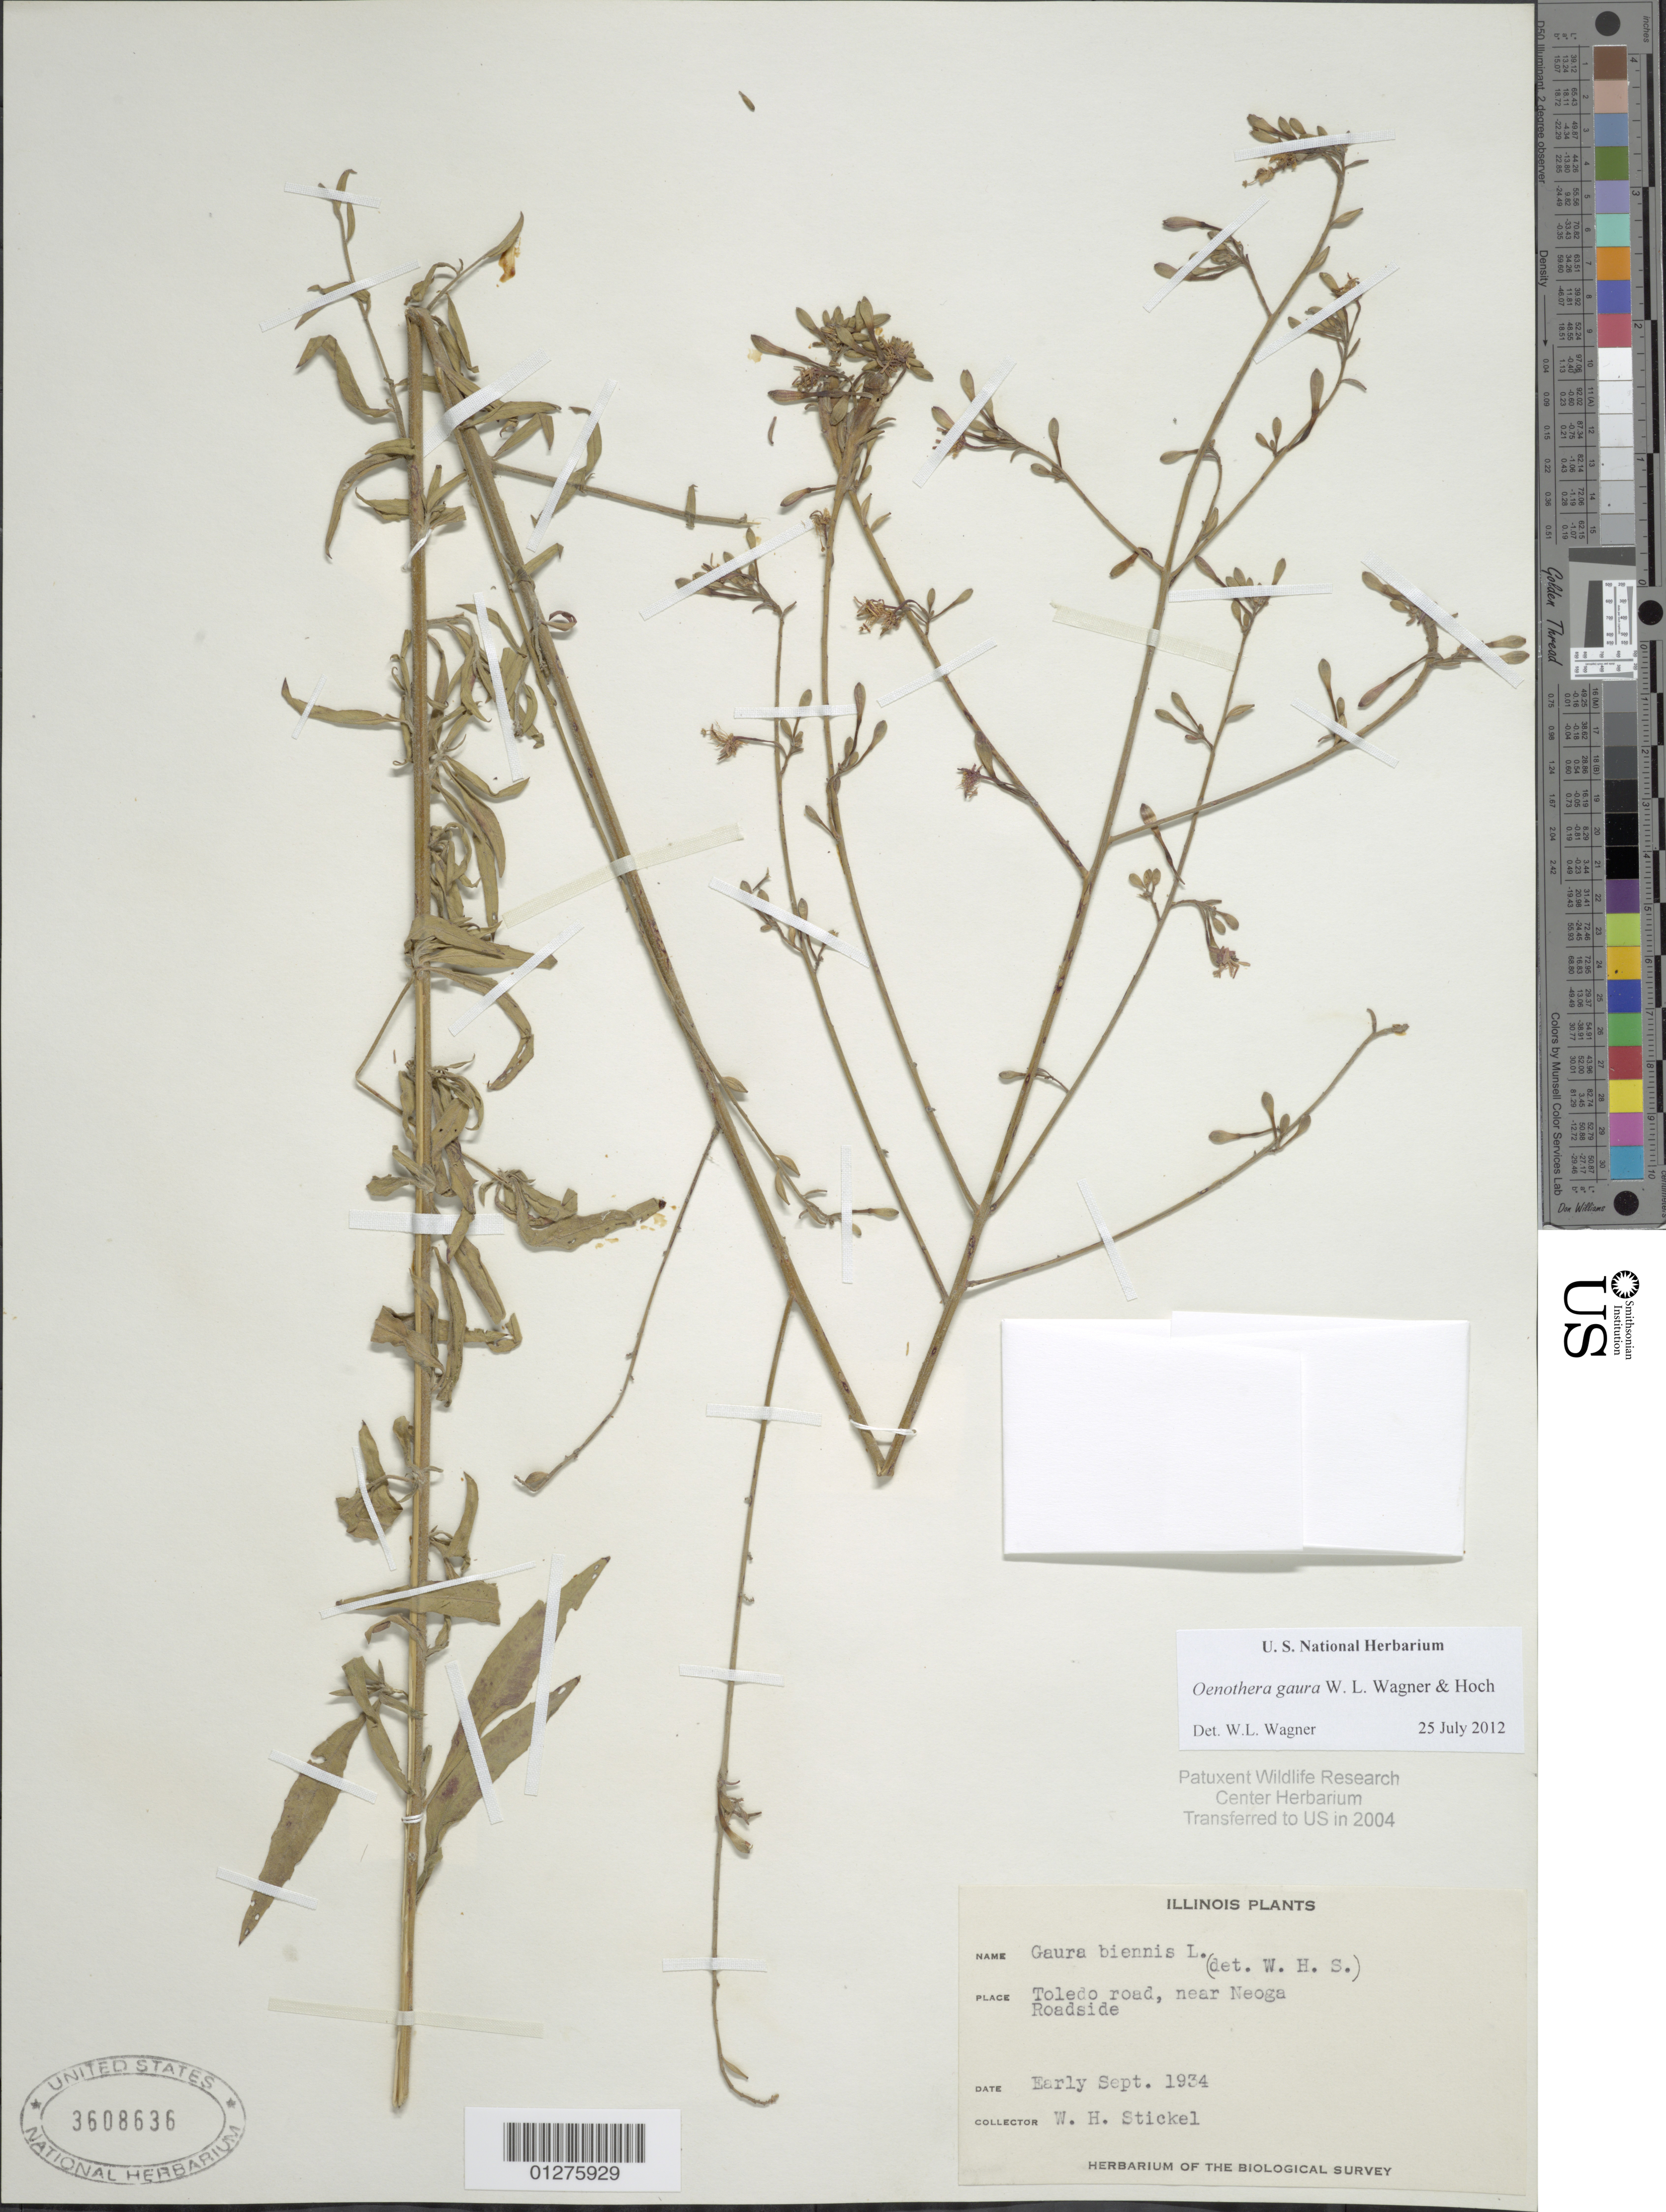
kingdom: Plantae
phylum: Tracheophyta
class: Magnoliopsida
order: Myrtales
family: Onagraceae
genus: Oenothera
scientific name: Oenothera gaura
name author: W.L. Wagner & Hoch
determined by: Wagner, W. L., (BOT), Smithsonian Institution - National Museum of Natural History (UNITED STATES)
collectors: W. Stickel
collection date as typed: Sep 1934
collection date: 1934-09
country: United States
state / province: Illinois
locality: Toledo road, near Neoga Roadside.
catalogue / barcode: US 3608636